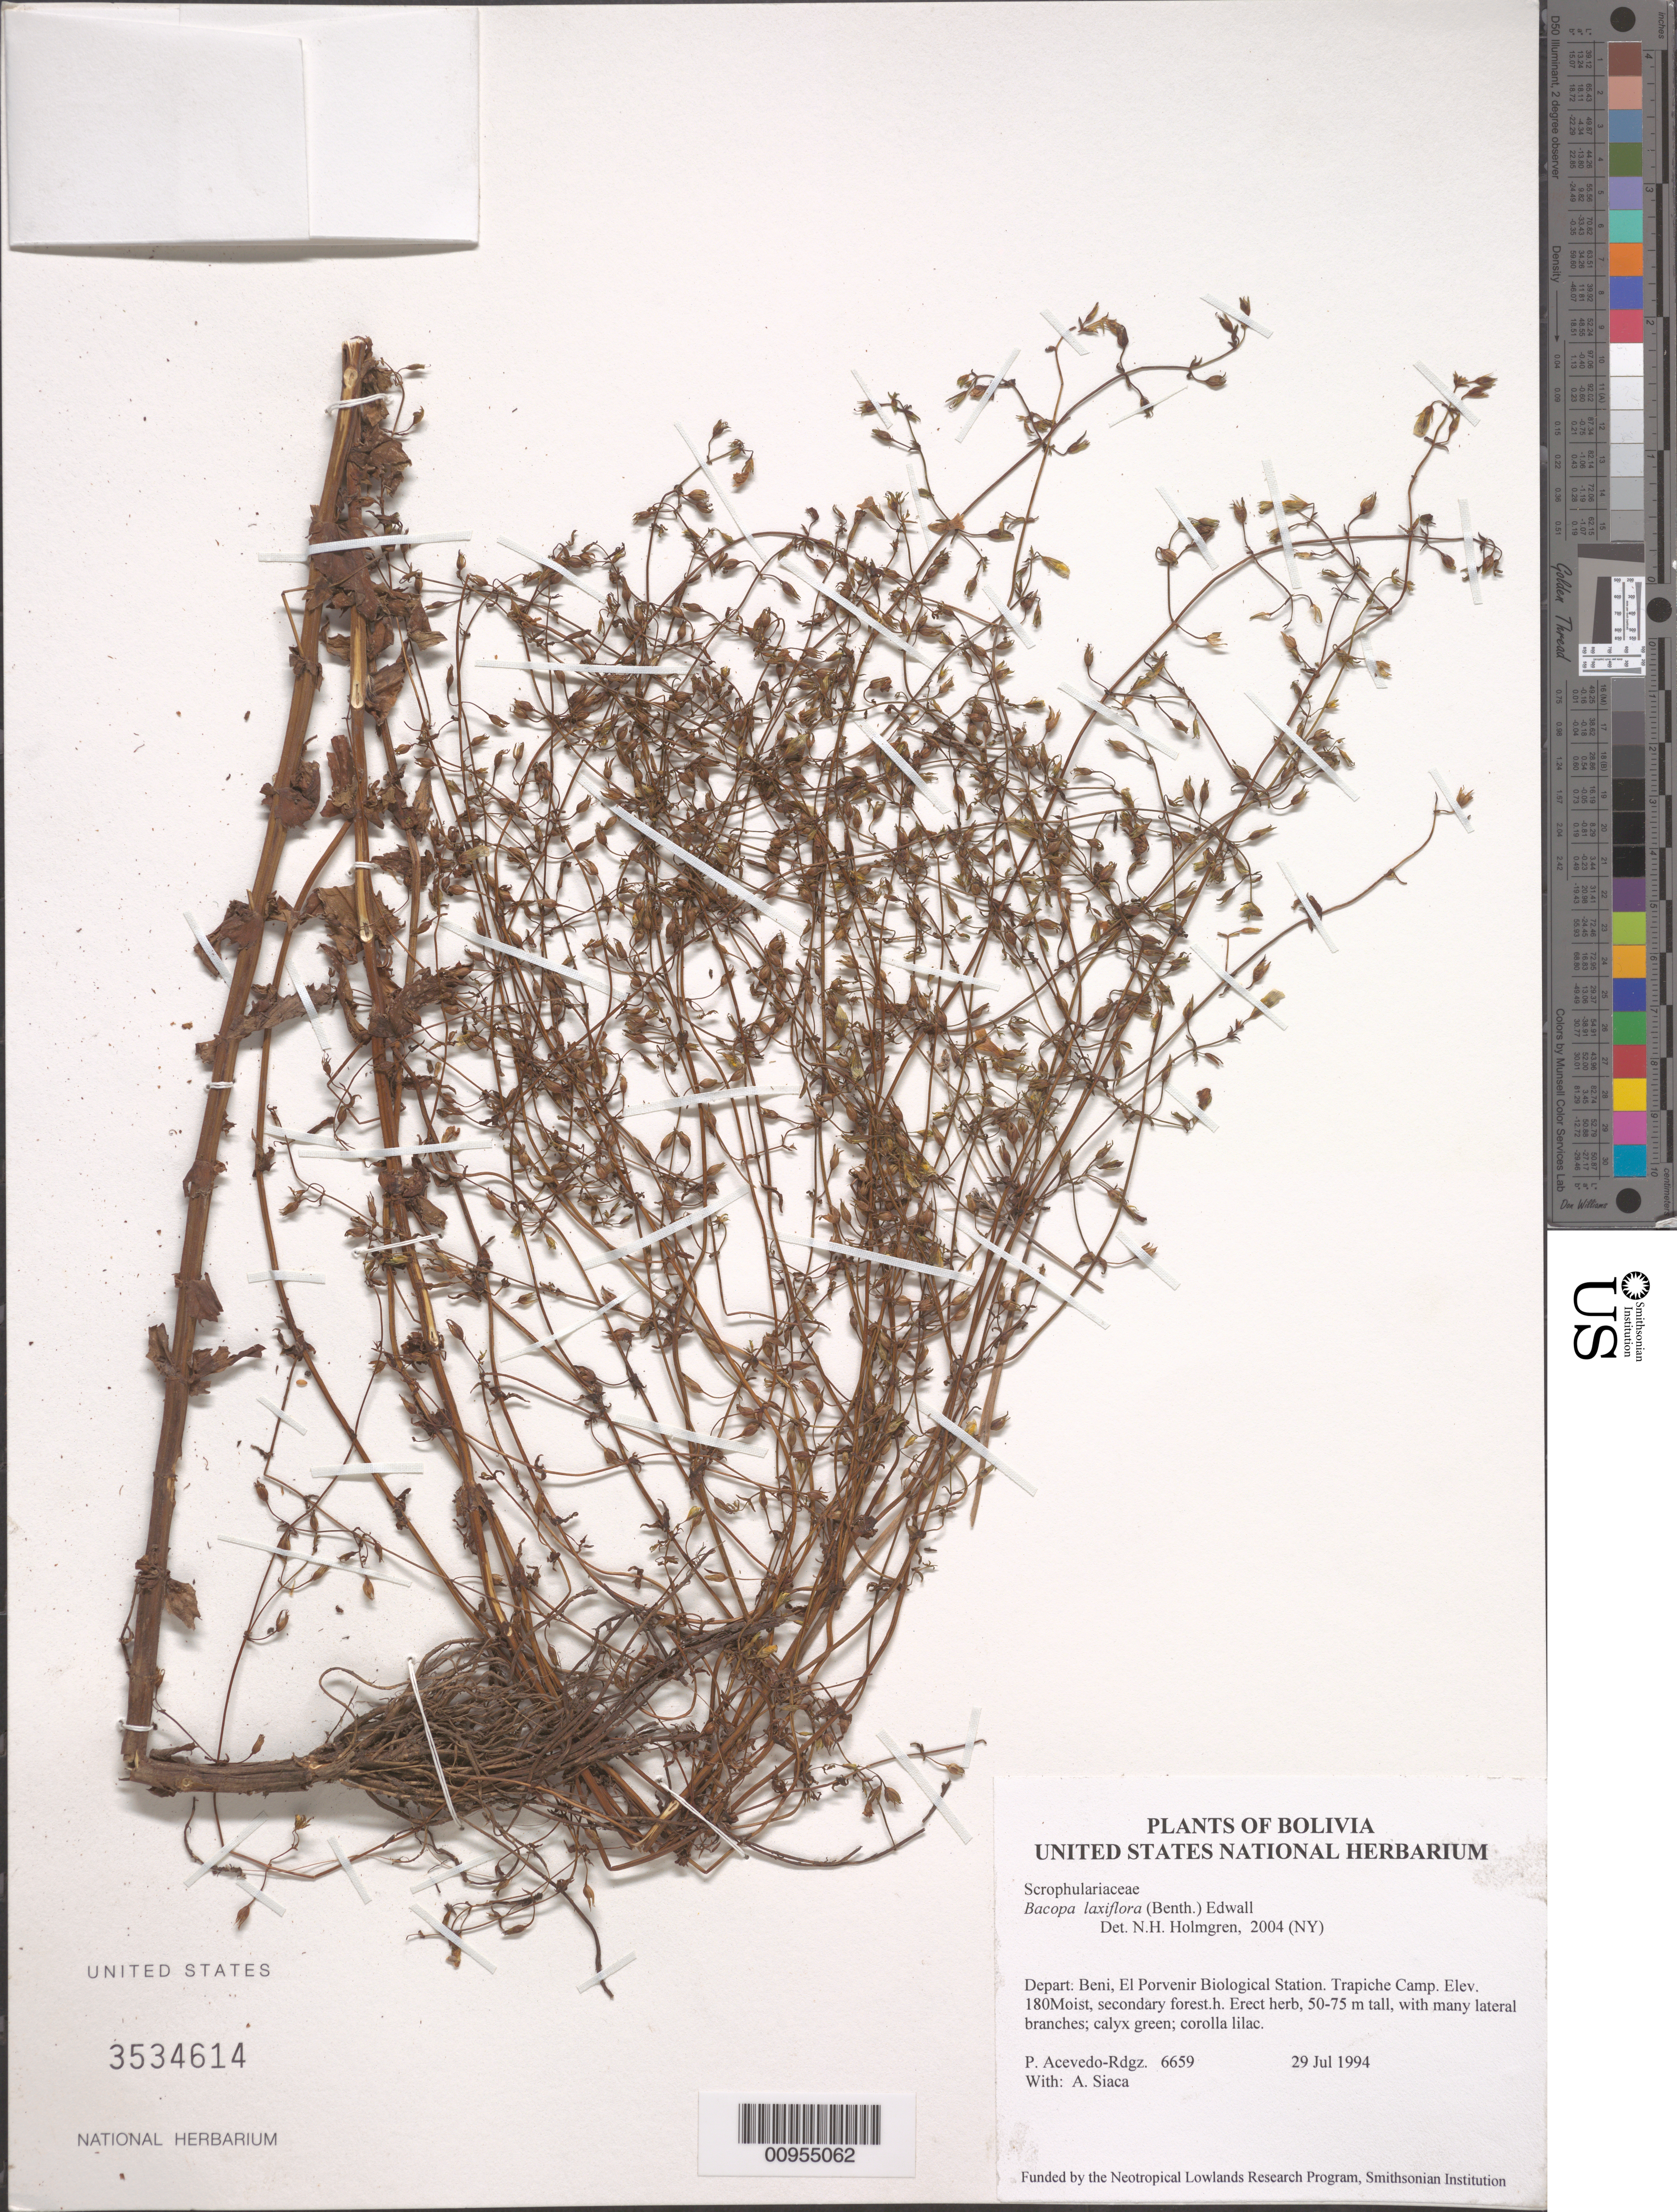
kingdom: Plantae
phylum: Tracheophyta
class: Magnoliopsida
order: Lamiales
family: Plantaginaceae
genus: Bacopa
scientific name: Bacopa laxiflora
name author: (Benth.) Wettst. ex Edwall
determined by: Holmgren, N. H., (NY), New York Botanical Garden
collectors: P. Acevedo-Rodr. & A. Siaca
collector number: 6659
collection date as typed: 29 Jul 1994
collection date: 1994-07-29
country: Bolivia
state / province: Beni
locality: Depart. Beni, El Porvenir Biological Station. Trapiche Camp.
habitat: Moist, secondary forest.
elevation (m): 180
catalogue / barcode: US 3534614